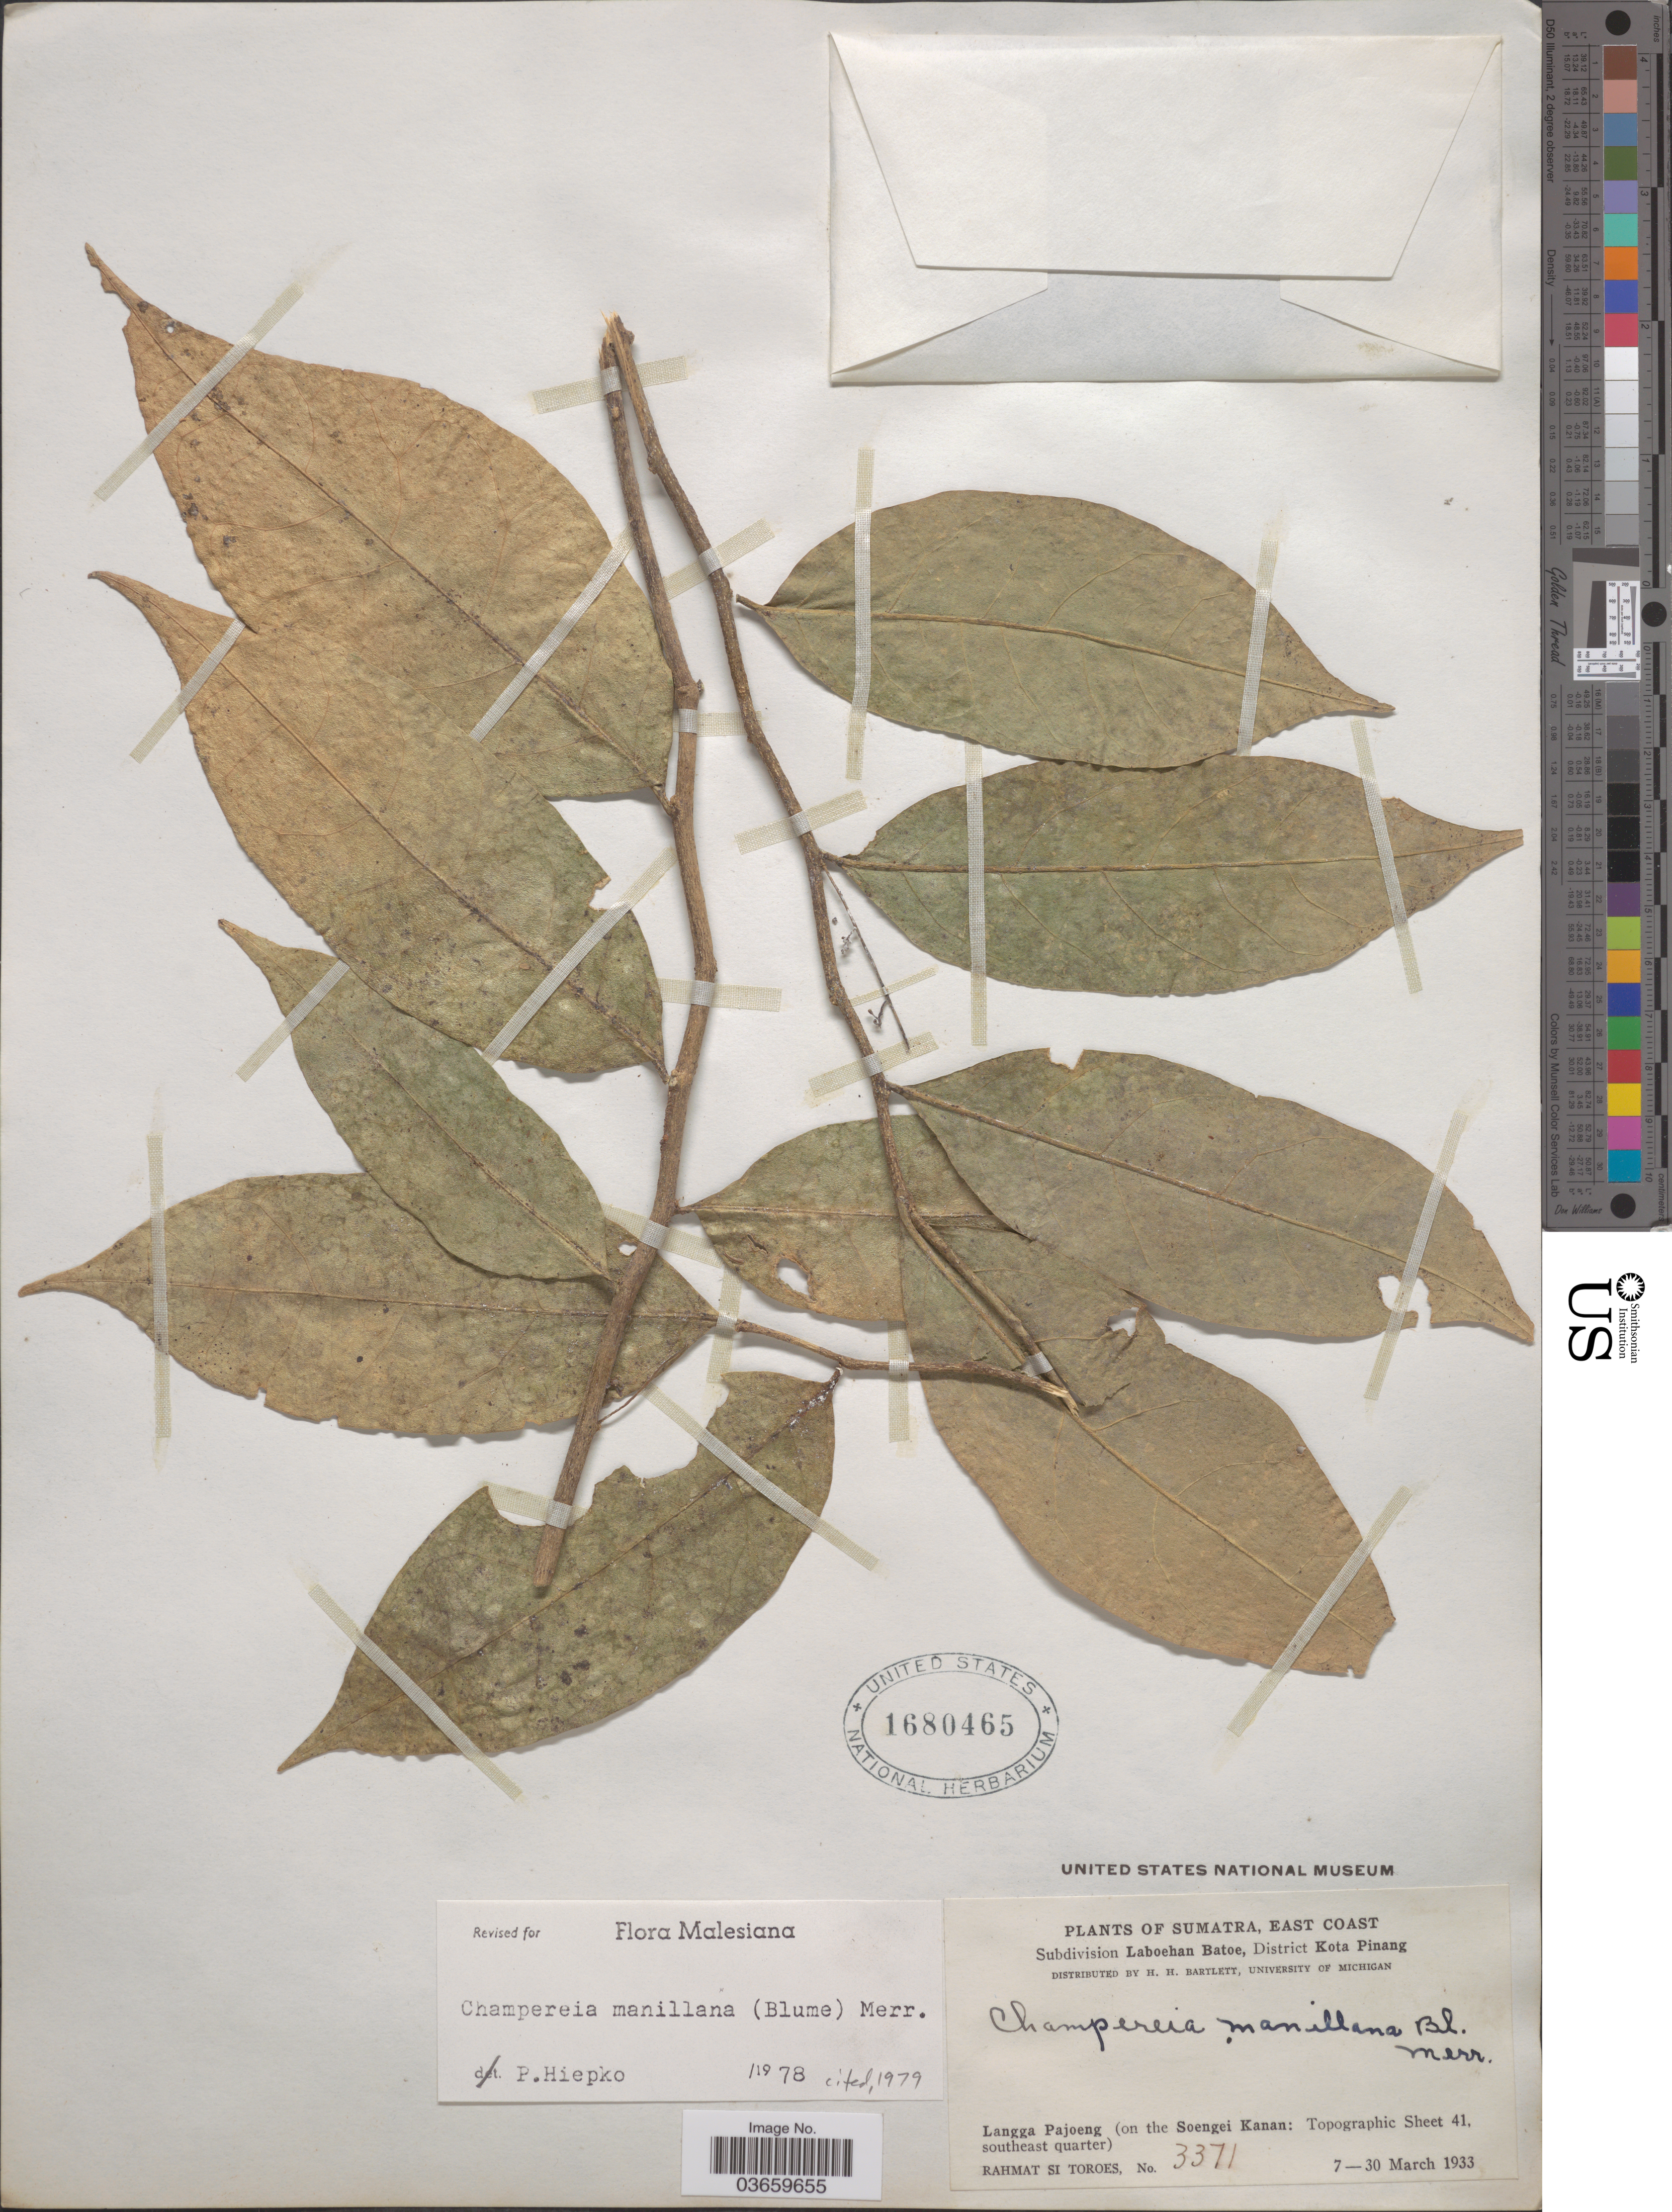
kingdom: Plantae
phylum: Tracheophyta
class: Magnoliopsida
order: Santalales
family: Opiliaceae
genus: Champereia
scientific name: Champereia manillana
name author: (Blume) Merr.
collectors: Rahmat Si Boeea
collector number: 3371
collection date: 1933-03-07/1933-03-30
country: Indonesia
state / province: Sumatra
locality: East Coast. Subdivision Laboehan Batoe, District Kota Pinang. Langga Pajoeng (on the Soengei Kanan: Topographic Sheet 41, southeast quarter).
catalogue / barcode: US 1680465